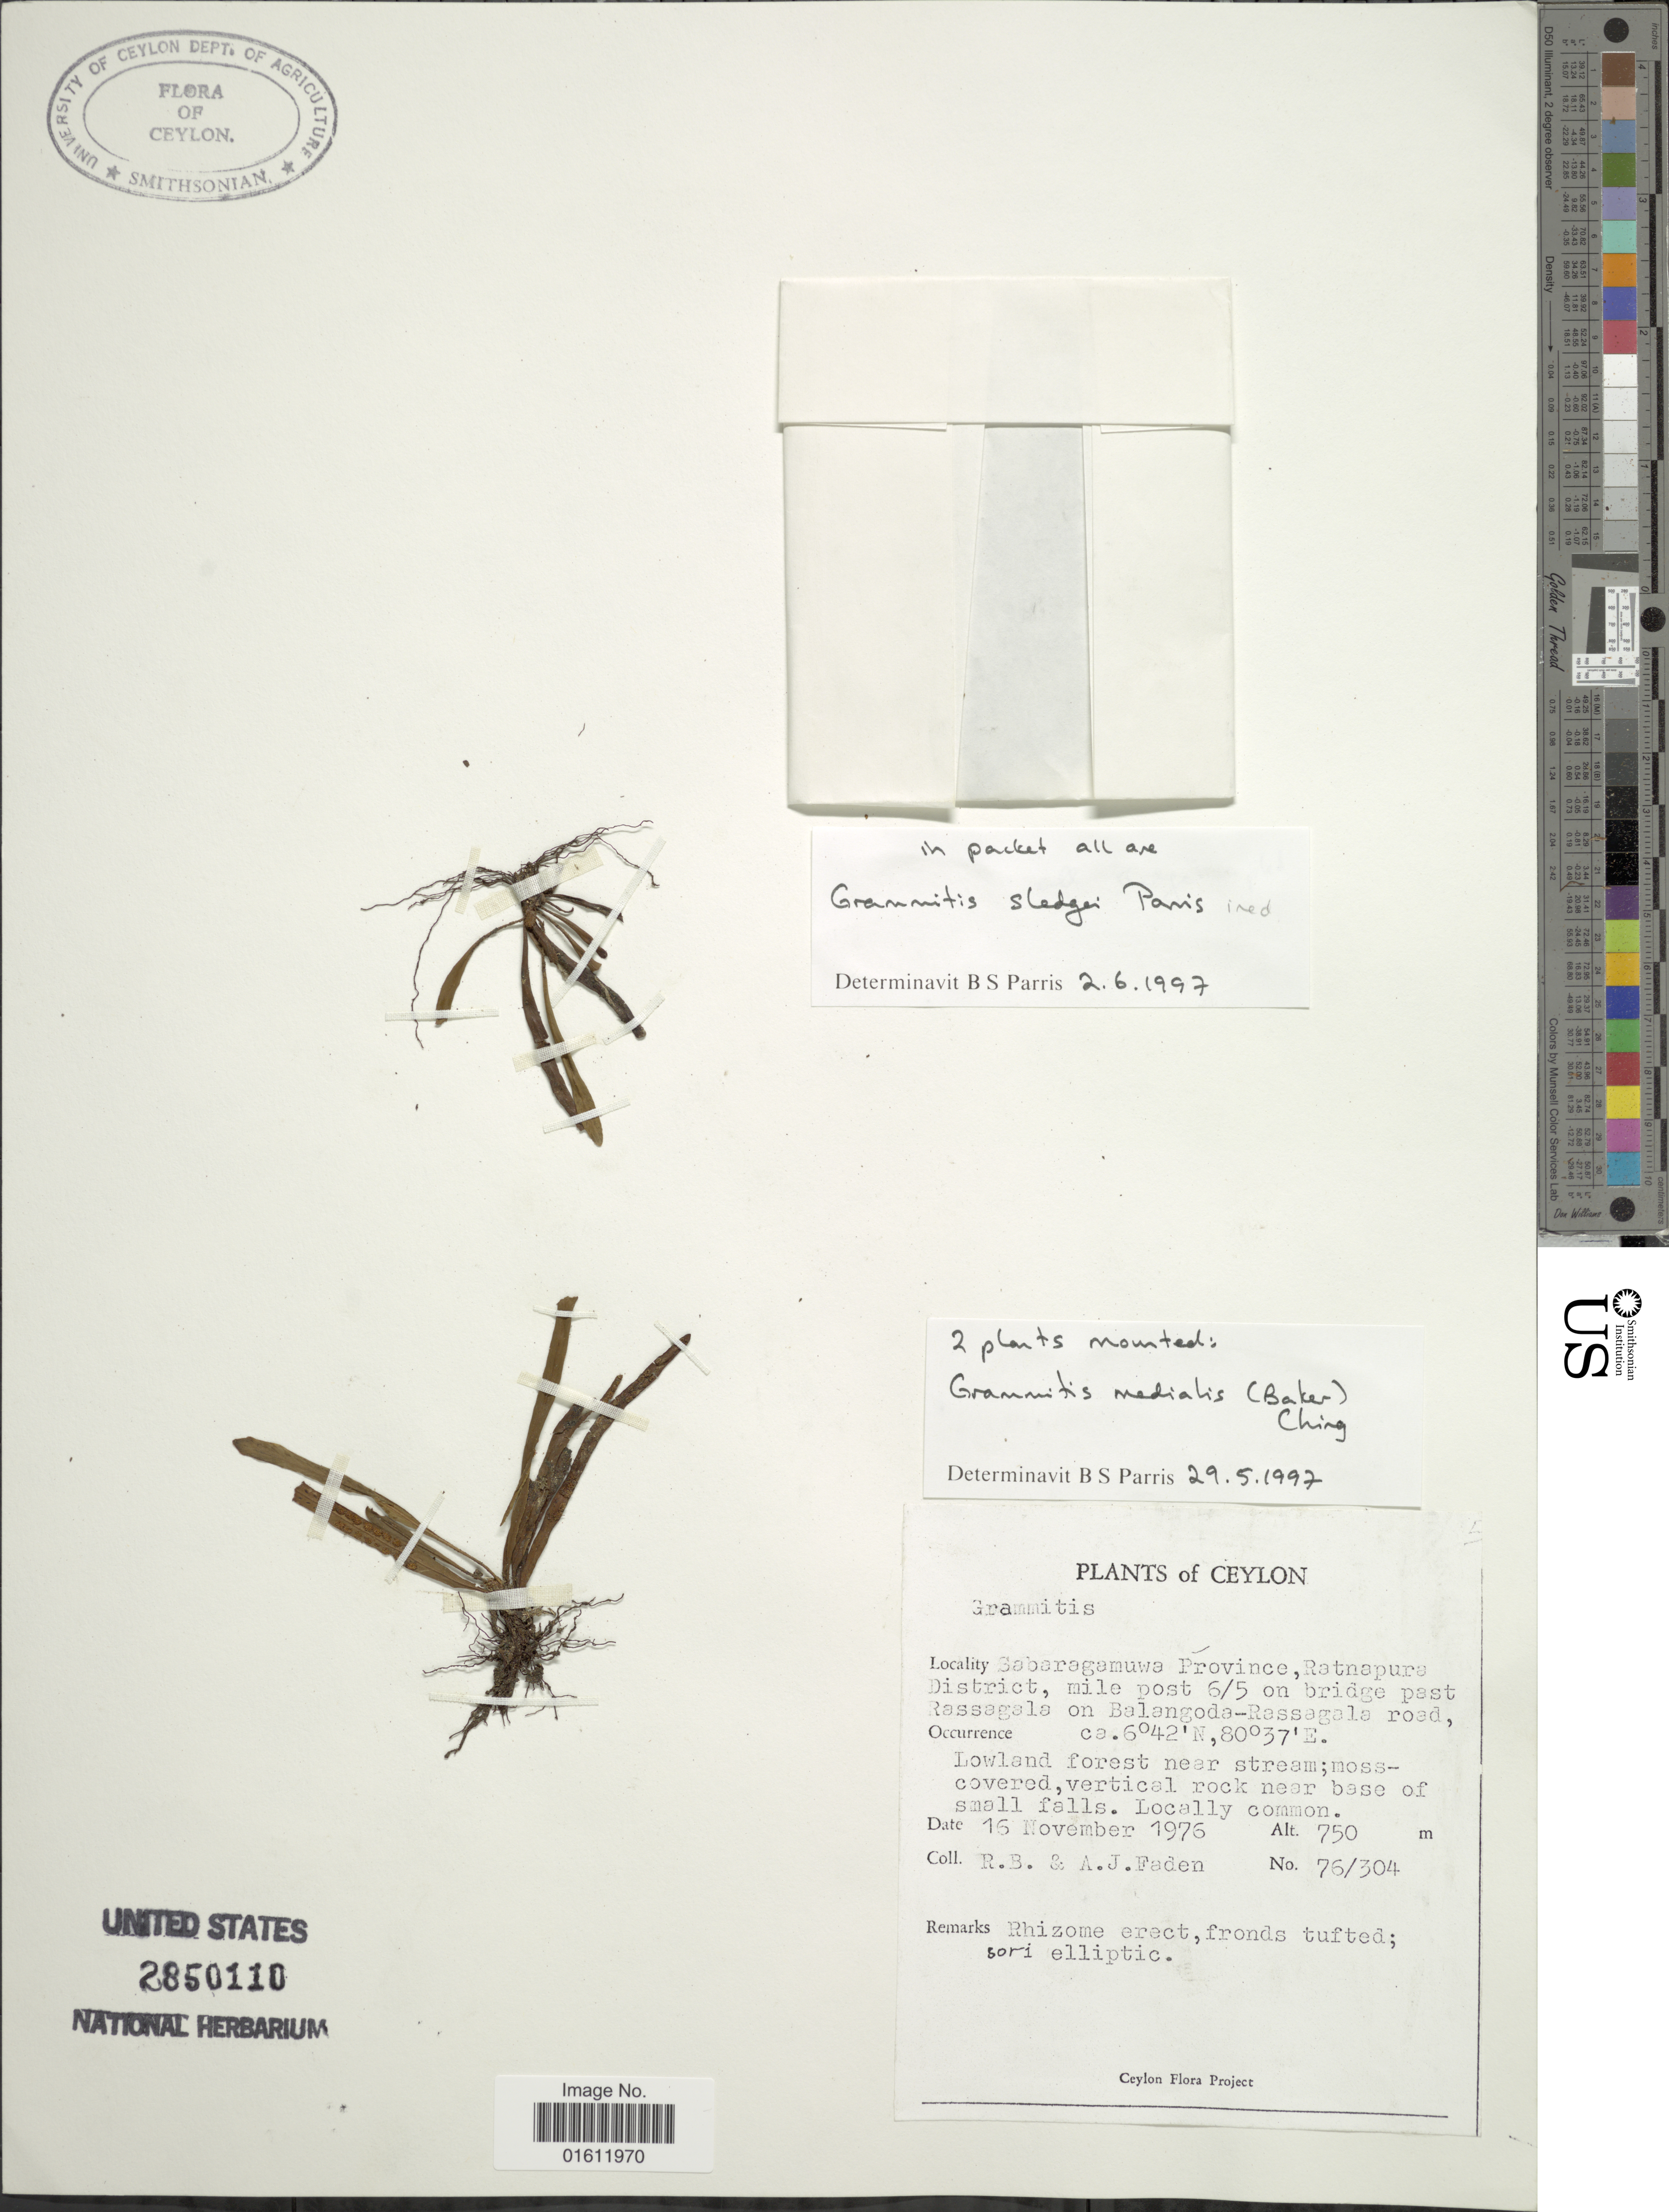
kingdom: Plantae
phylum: Tracheophyta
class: Polypodiopsida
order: Polypodiales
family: Polypodiaceae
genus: Oreogrammitis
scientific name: Oreogrammitis medialis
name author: (Baker) Parris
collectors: R. B. Faden & A. J. Faden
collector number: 76/304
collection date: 1976-11-16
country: Sri Lanka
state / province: Sabaragamuwa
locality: Ratnapura District, mile post 6/5 on bridge past Rassagala on Balangoda-Rassagala road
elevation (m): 750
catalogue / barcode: US 2850110